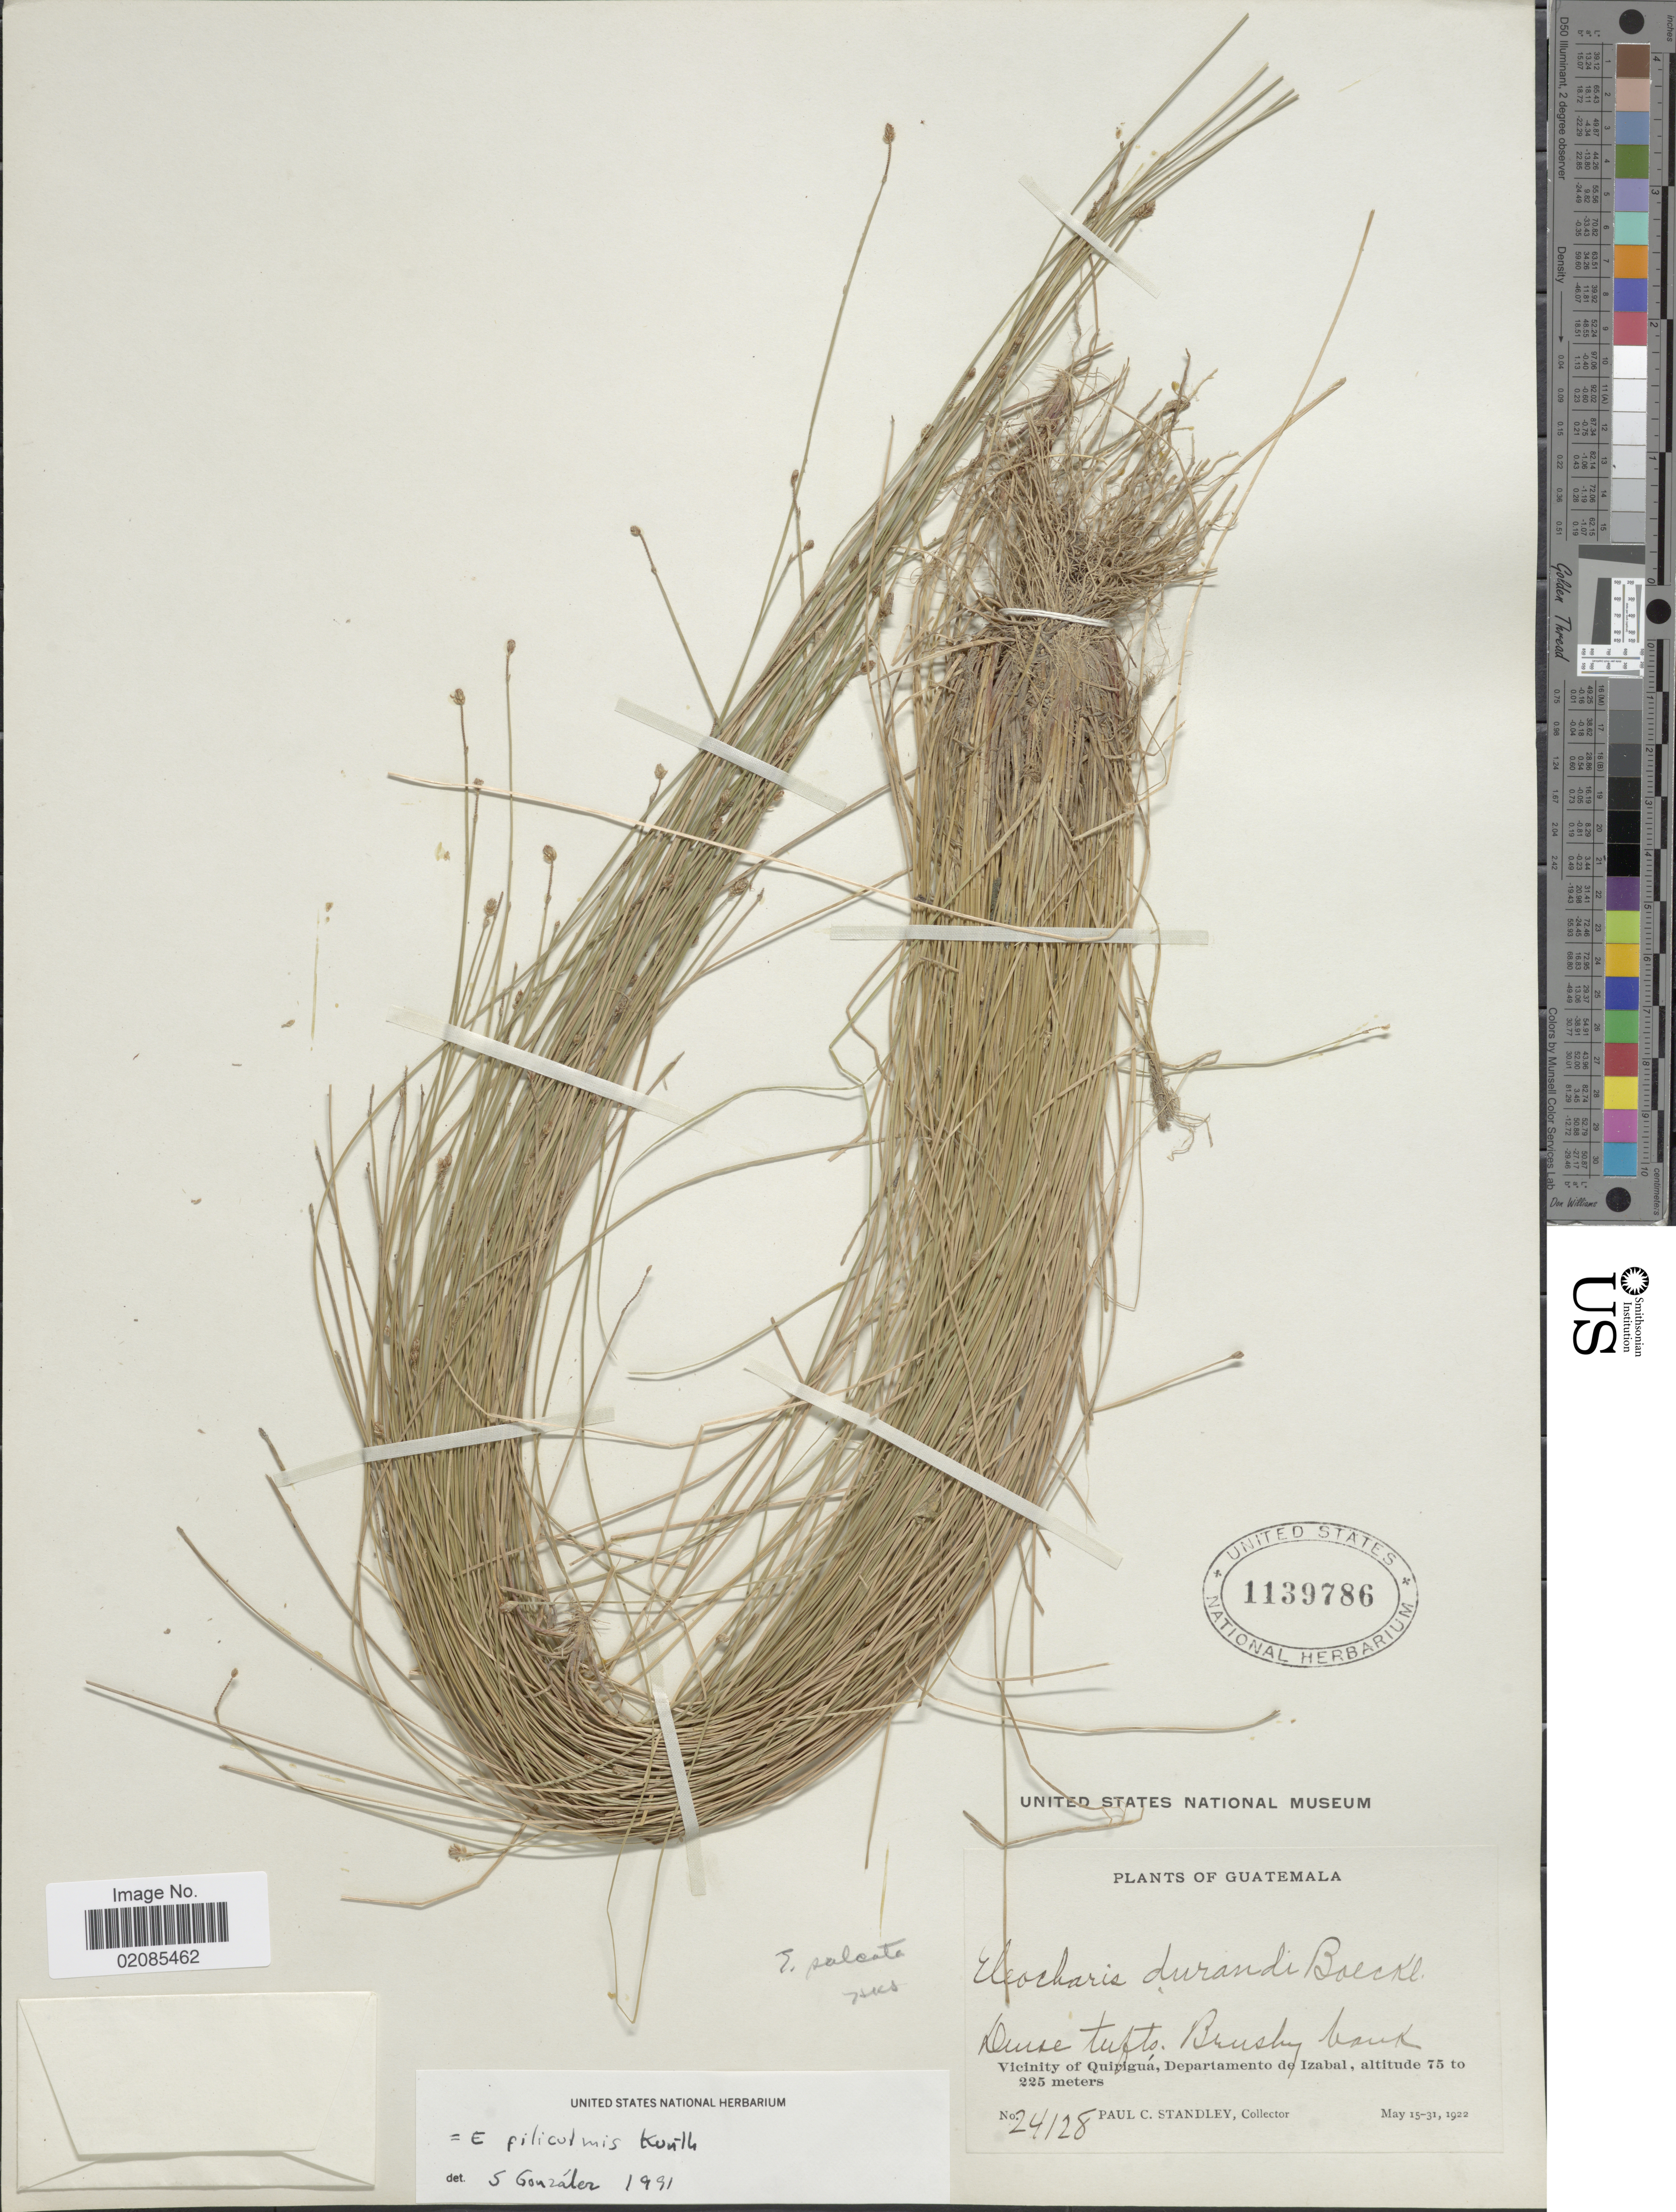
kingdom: Plantae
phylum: Tracheophyta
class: Liliopsida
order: Poales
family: Cyperaceae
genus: Eleocharis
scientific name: Eleocharis filiculmis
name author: Kunth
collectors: P. C. Standley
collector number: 24128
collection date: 1922-05-15/1922-05-31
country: Guatemala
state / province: Izabal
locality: Brushy bank, Vicinity of Quirigua.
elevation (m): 75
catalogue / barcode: US 1139786